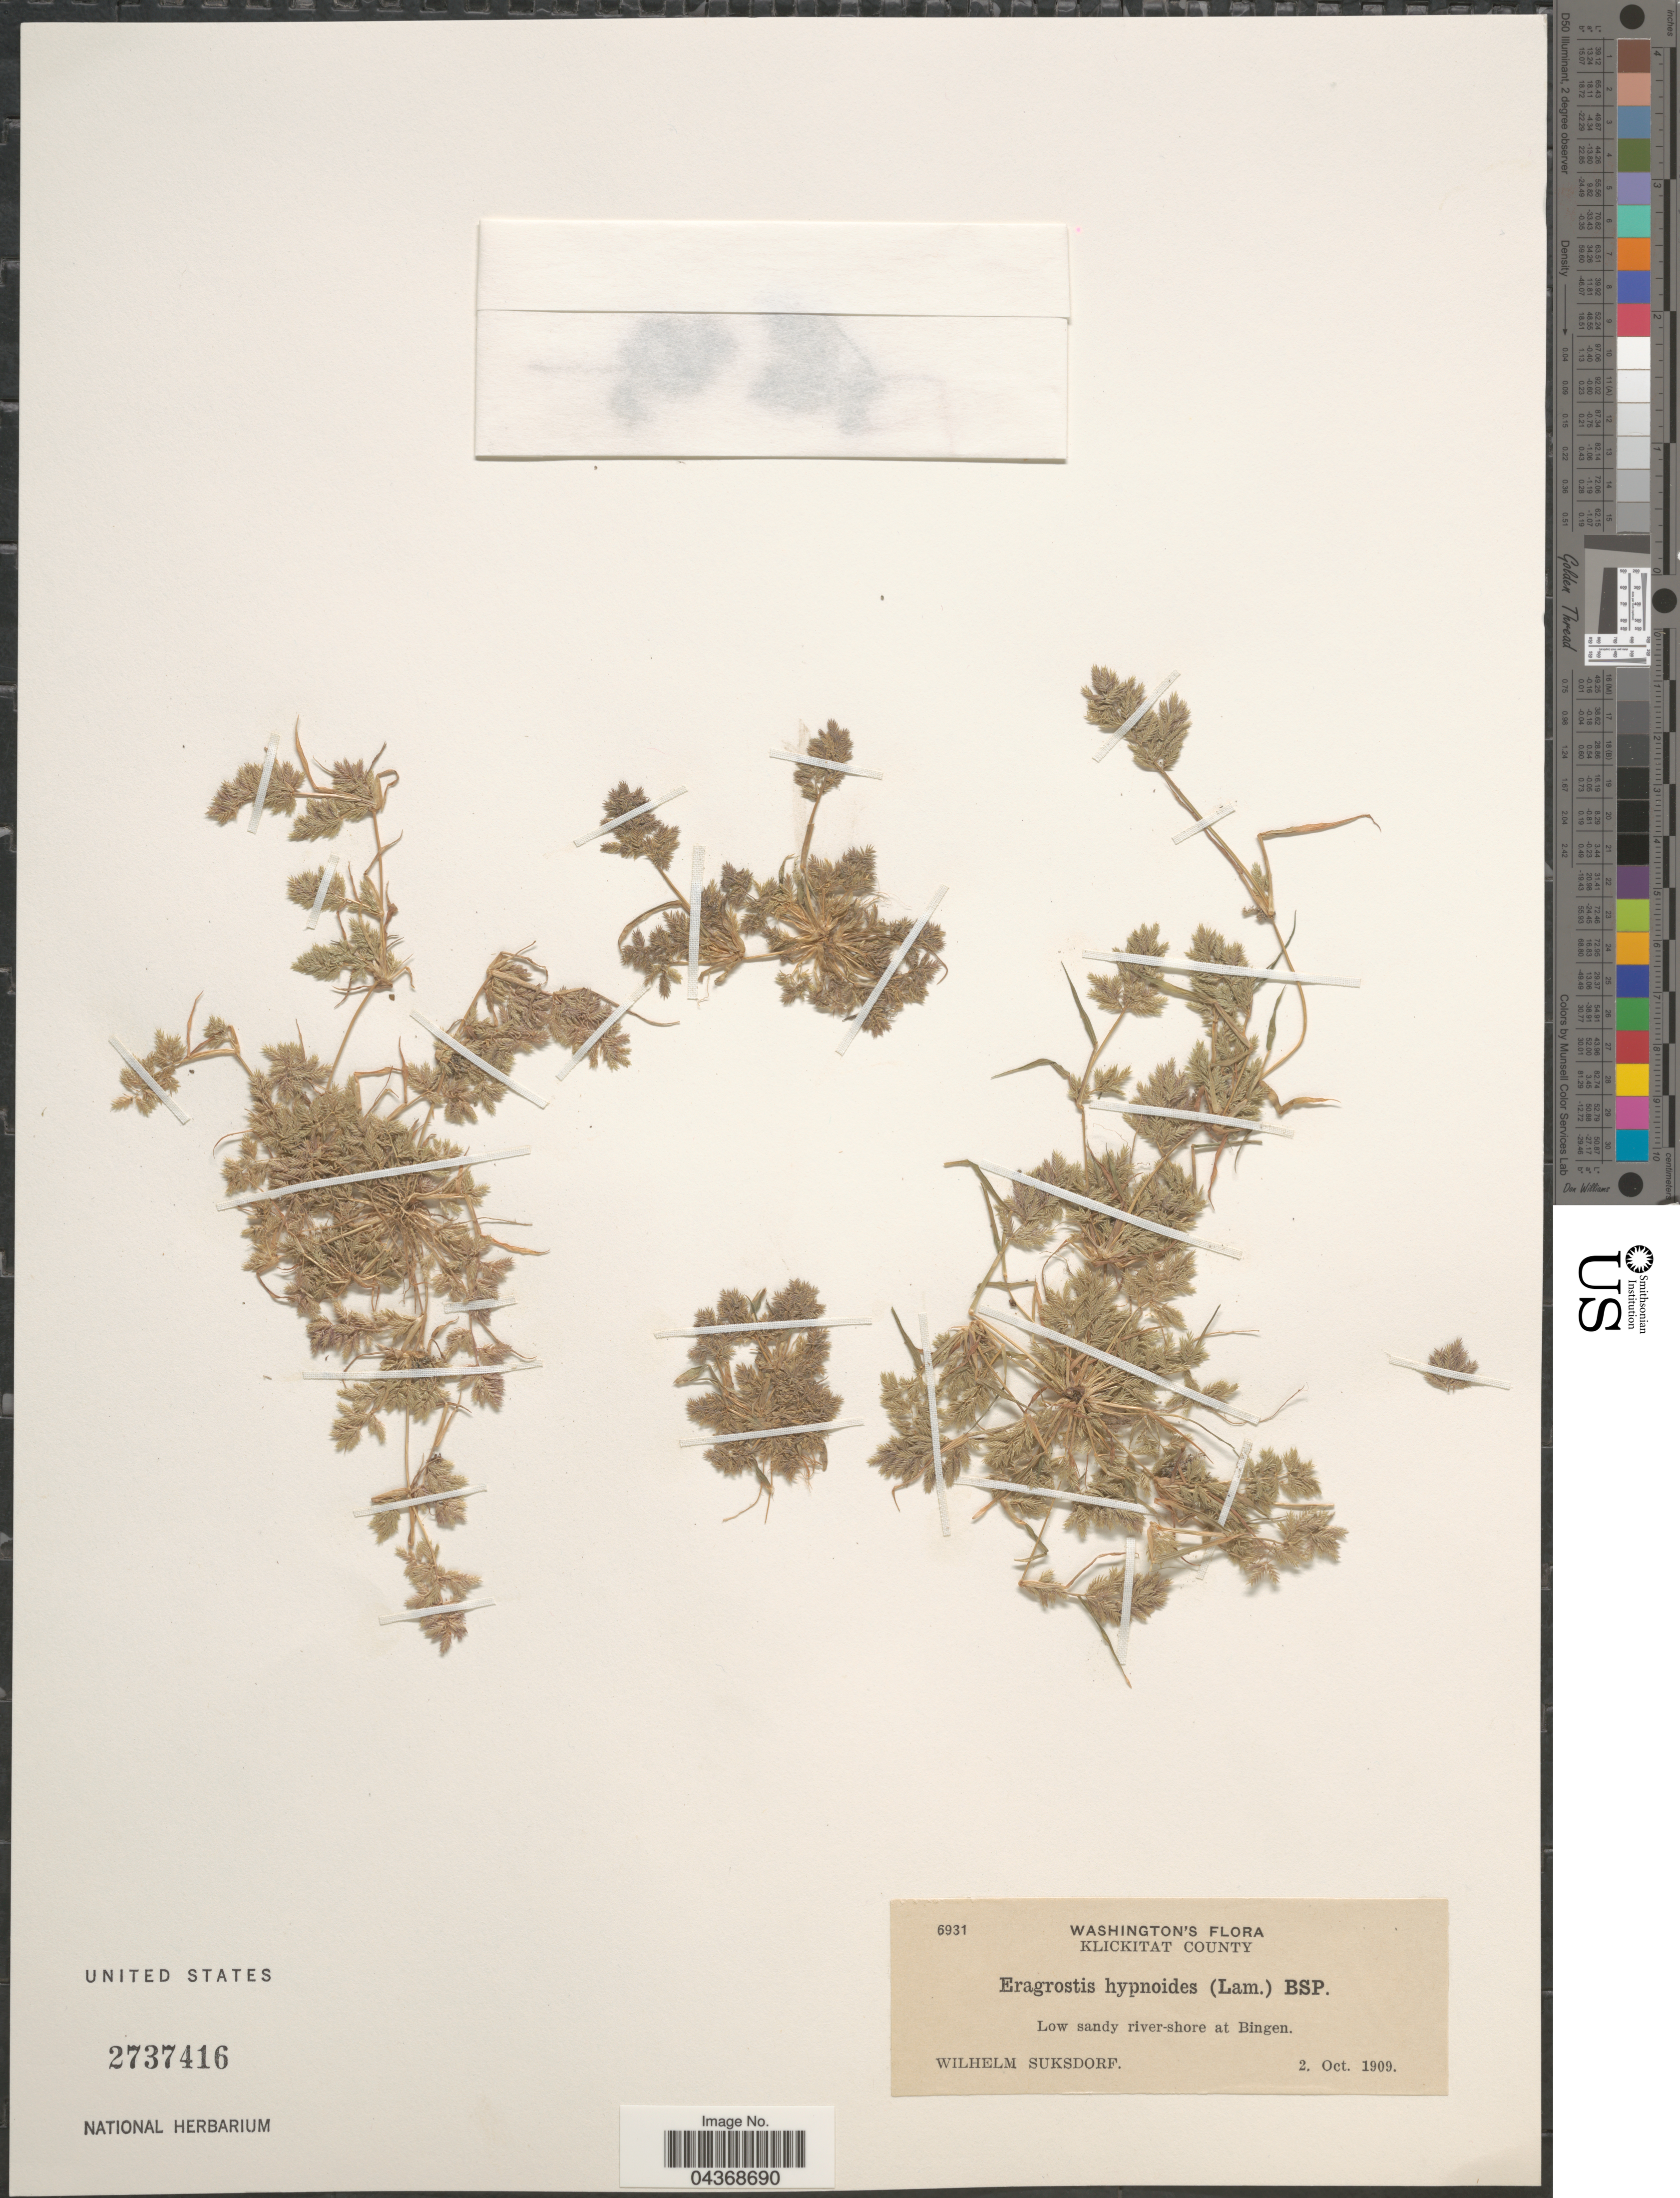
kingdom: Plantae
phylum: Tracheophyta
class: Liliopsida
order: Poales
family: Poaceae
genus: Eragrostis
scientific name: Eragrostis hypnoides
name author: (Lam.) Britton, Stearns & Poggenb.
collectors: W. N. Suksdorf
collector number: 6931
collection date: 1909-10-02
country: United States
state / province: Washington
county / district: Klickitat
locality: Klickitat County. Low sandy river-shore at Bingen.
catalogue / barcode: US 2737416